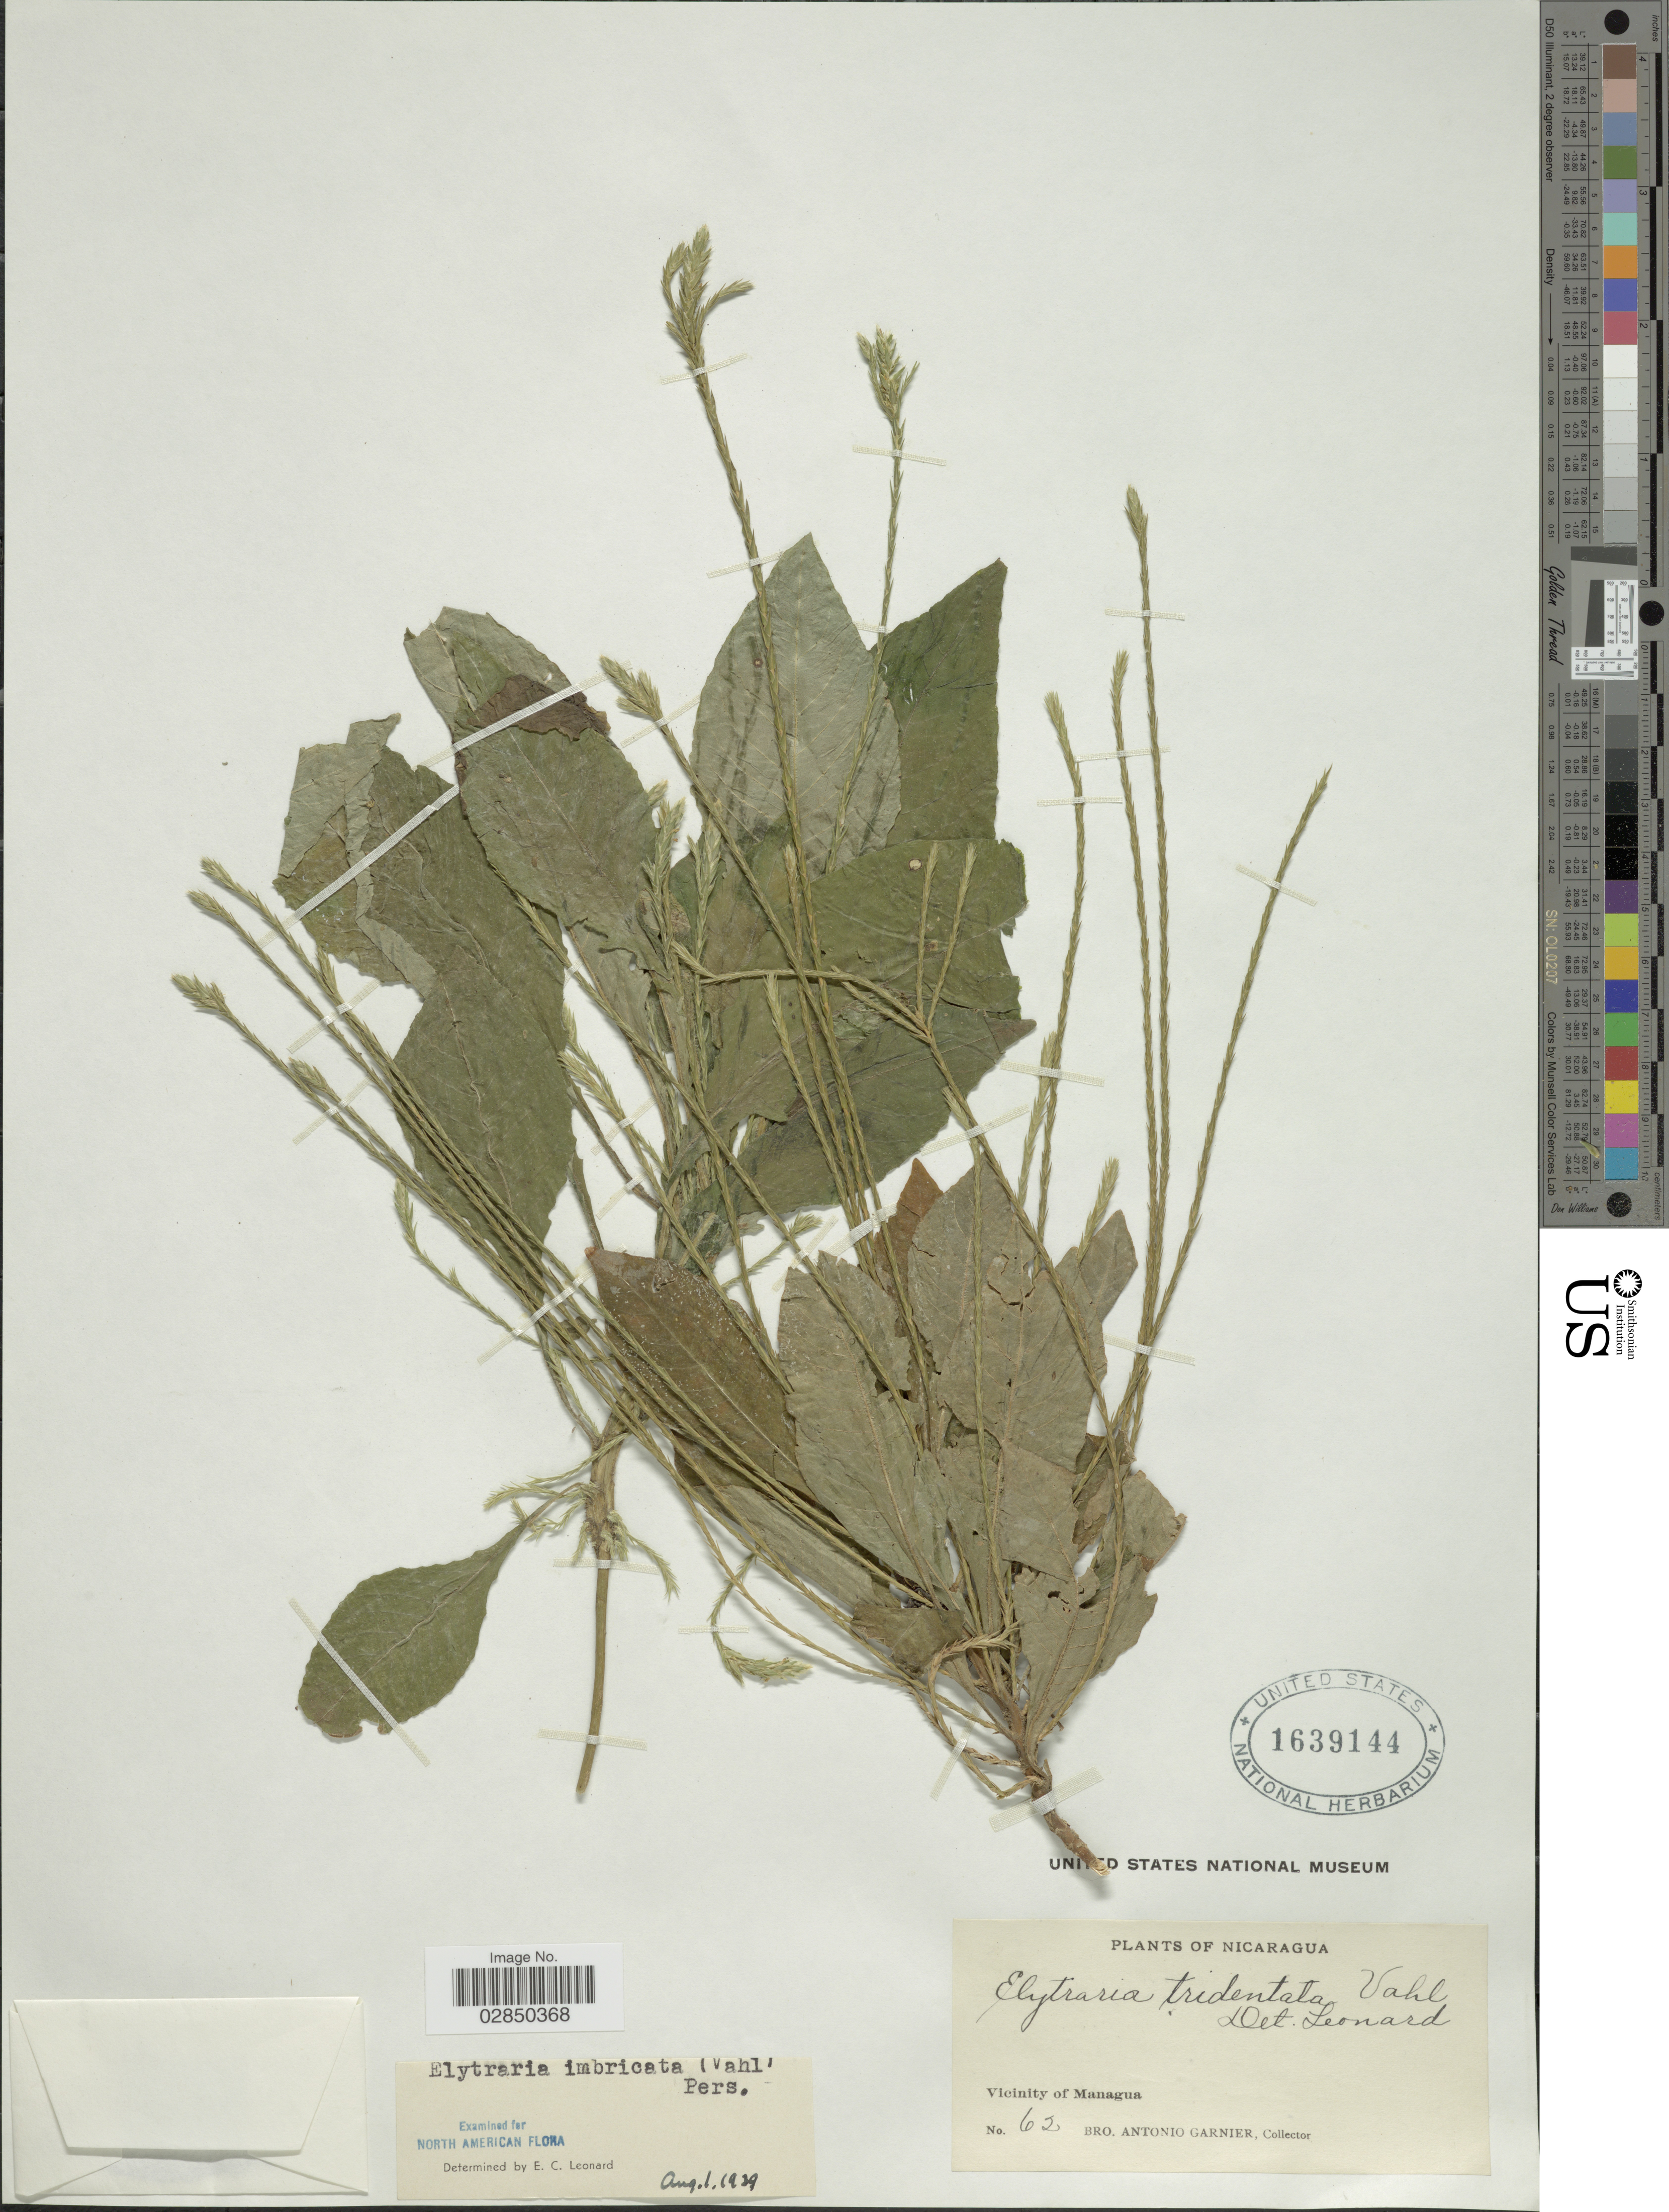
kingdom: Plantae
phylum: Tracheophyta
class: Magnoliopsida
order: Lamiales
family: Acanthaceae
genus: Elytraria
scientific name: Elytraria imbricata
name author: (Vahl) Pers.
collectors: Bro. A. Garnier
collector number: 62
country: Nicaragua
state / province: Managua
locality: Vicinity of Managua.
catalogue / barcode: US 1639144